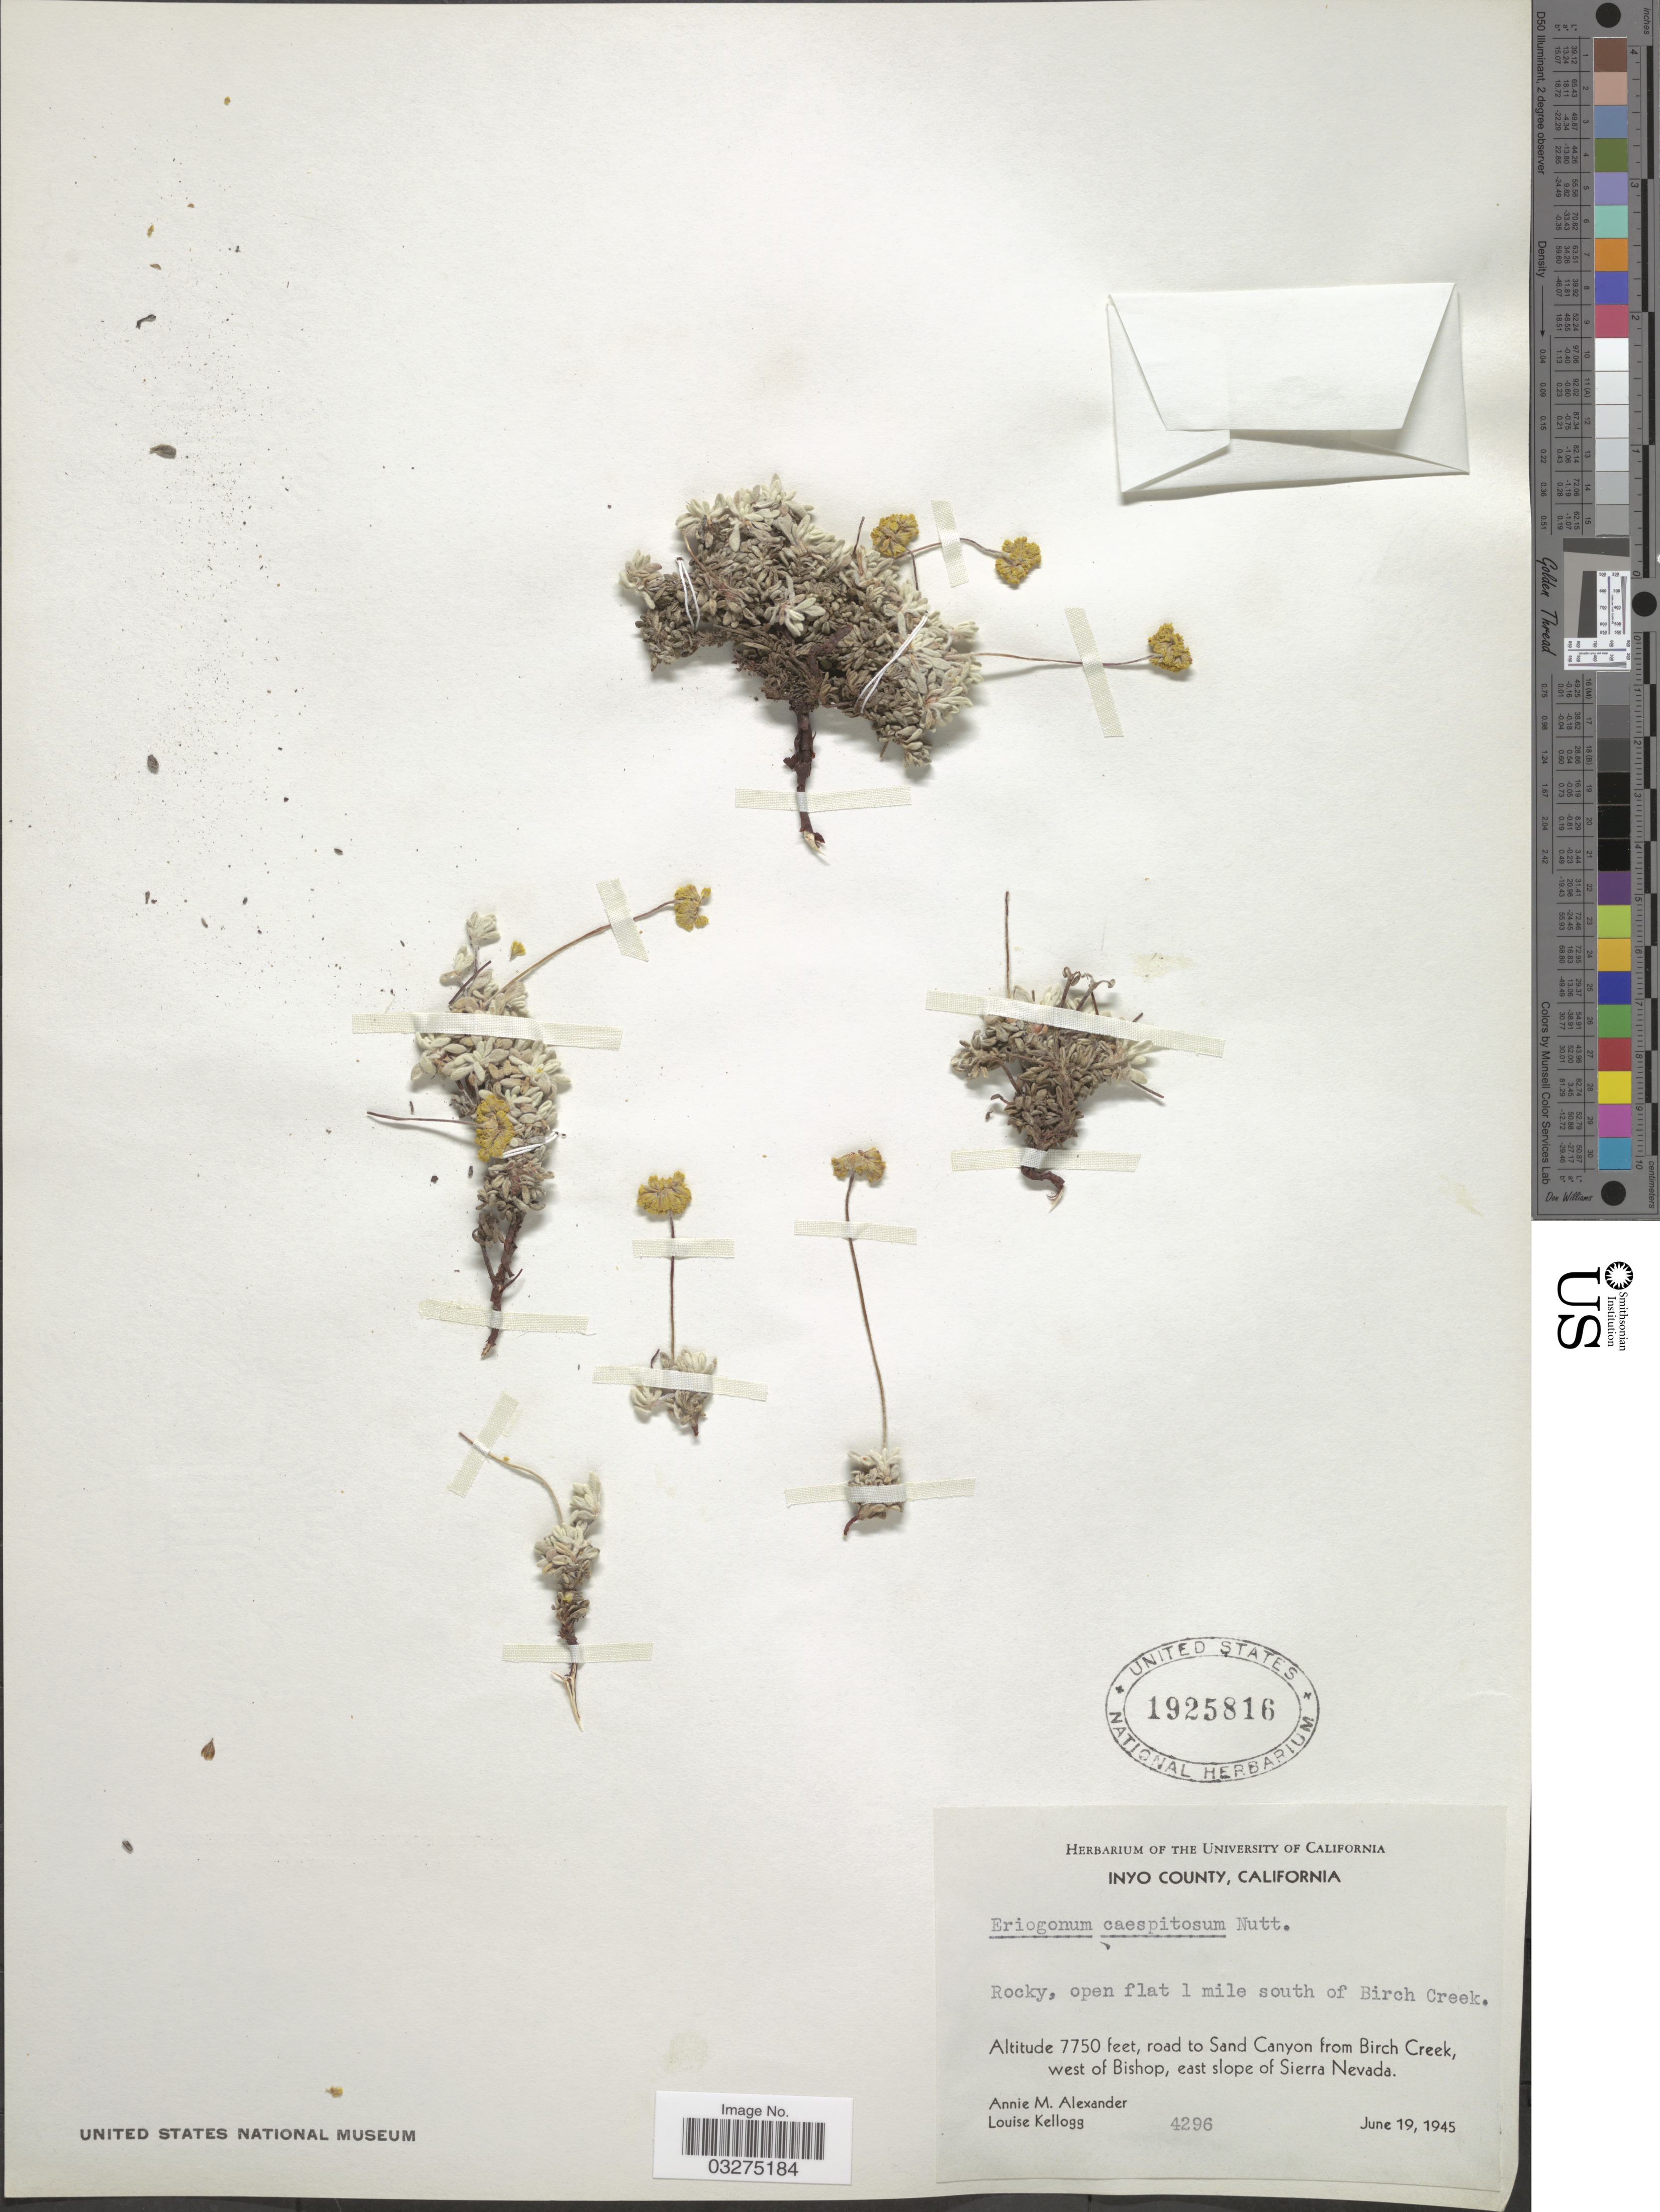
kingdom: Plantae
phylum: Tracheophyta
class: Magnoliopsida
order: Caryophyllales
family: Polygonaceae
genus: Eriogonum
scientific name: Eriogonum caespitosum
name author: Nutt.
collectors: A. M. Alexander & L. Kellogg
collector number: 4296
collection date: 1945-06-19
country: United States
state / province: California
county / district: Inyo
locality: Inyo County, Rocky, open flat 1 mile south of Birch Creek. Road to Sand Canyon from Birch Creek, west of Bishop, east slope of Sierra Nevada.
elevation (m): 2362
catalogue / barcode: US 1925816